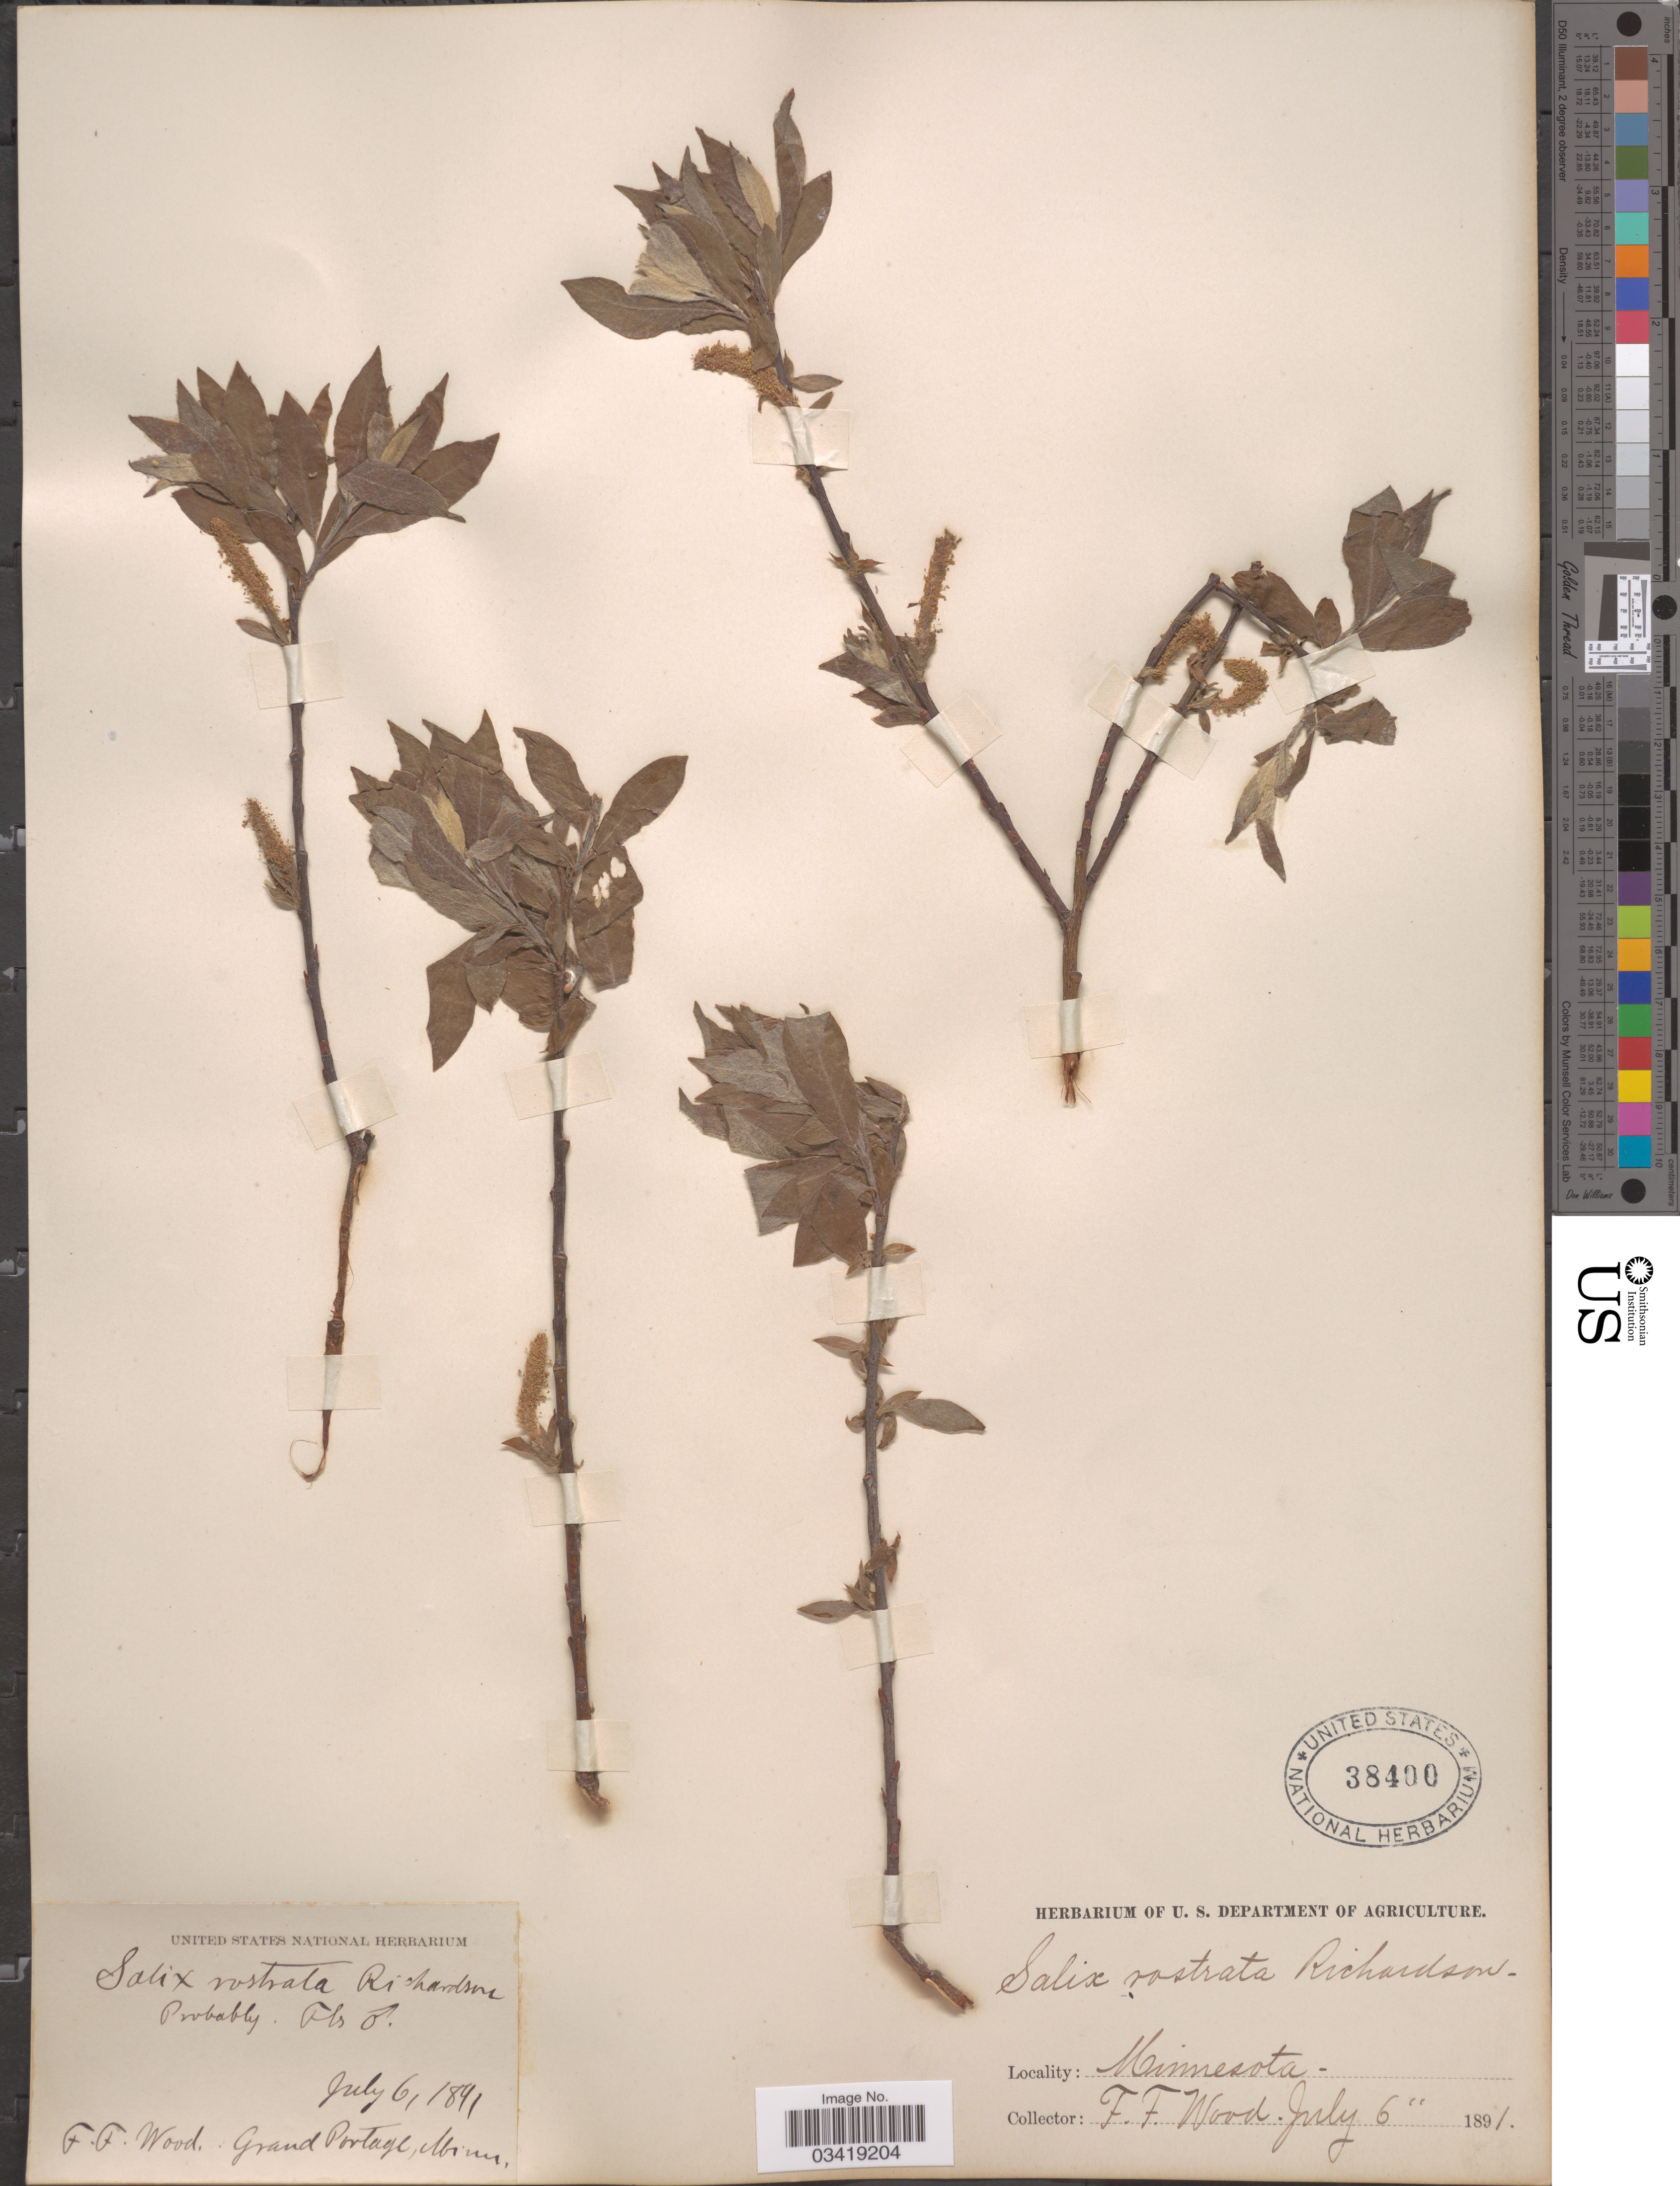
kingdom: Plantae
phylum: Tracheophyta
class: Magnoliopsida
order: Malpighiales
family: Salicaceae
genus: Salix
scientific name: Salix bebbiana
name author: Sarg.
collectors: F. Wood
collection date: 1891-07-06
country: United States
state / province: Minnesota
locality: Grand Portage.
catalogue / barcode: US 38400